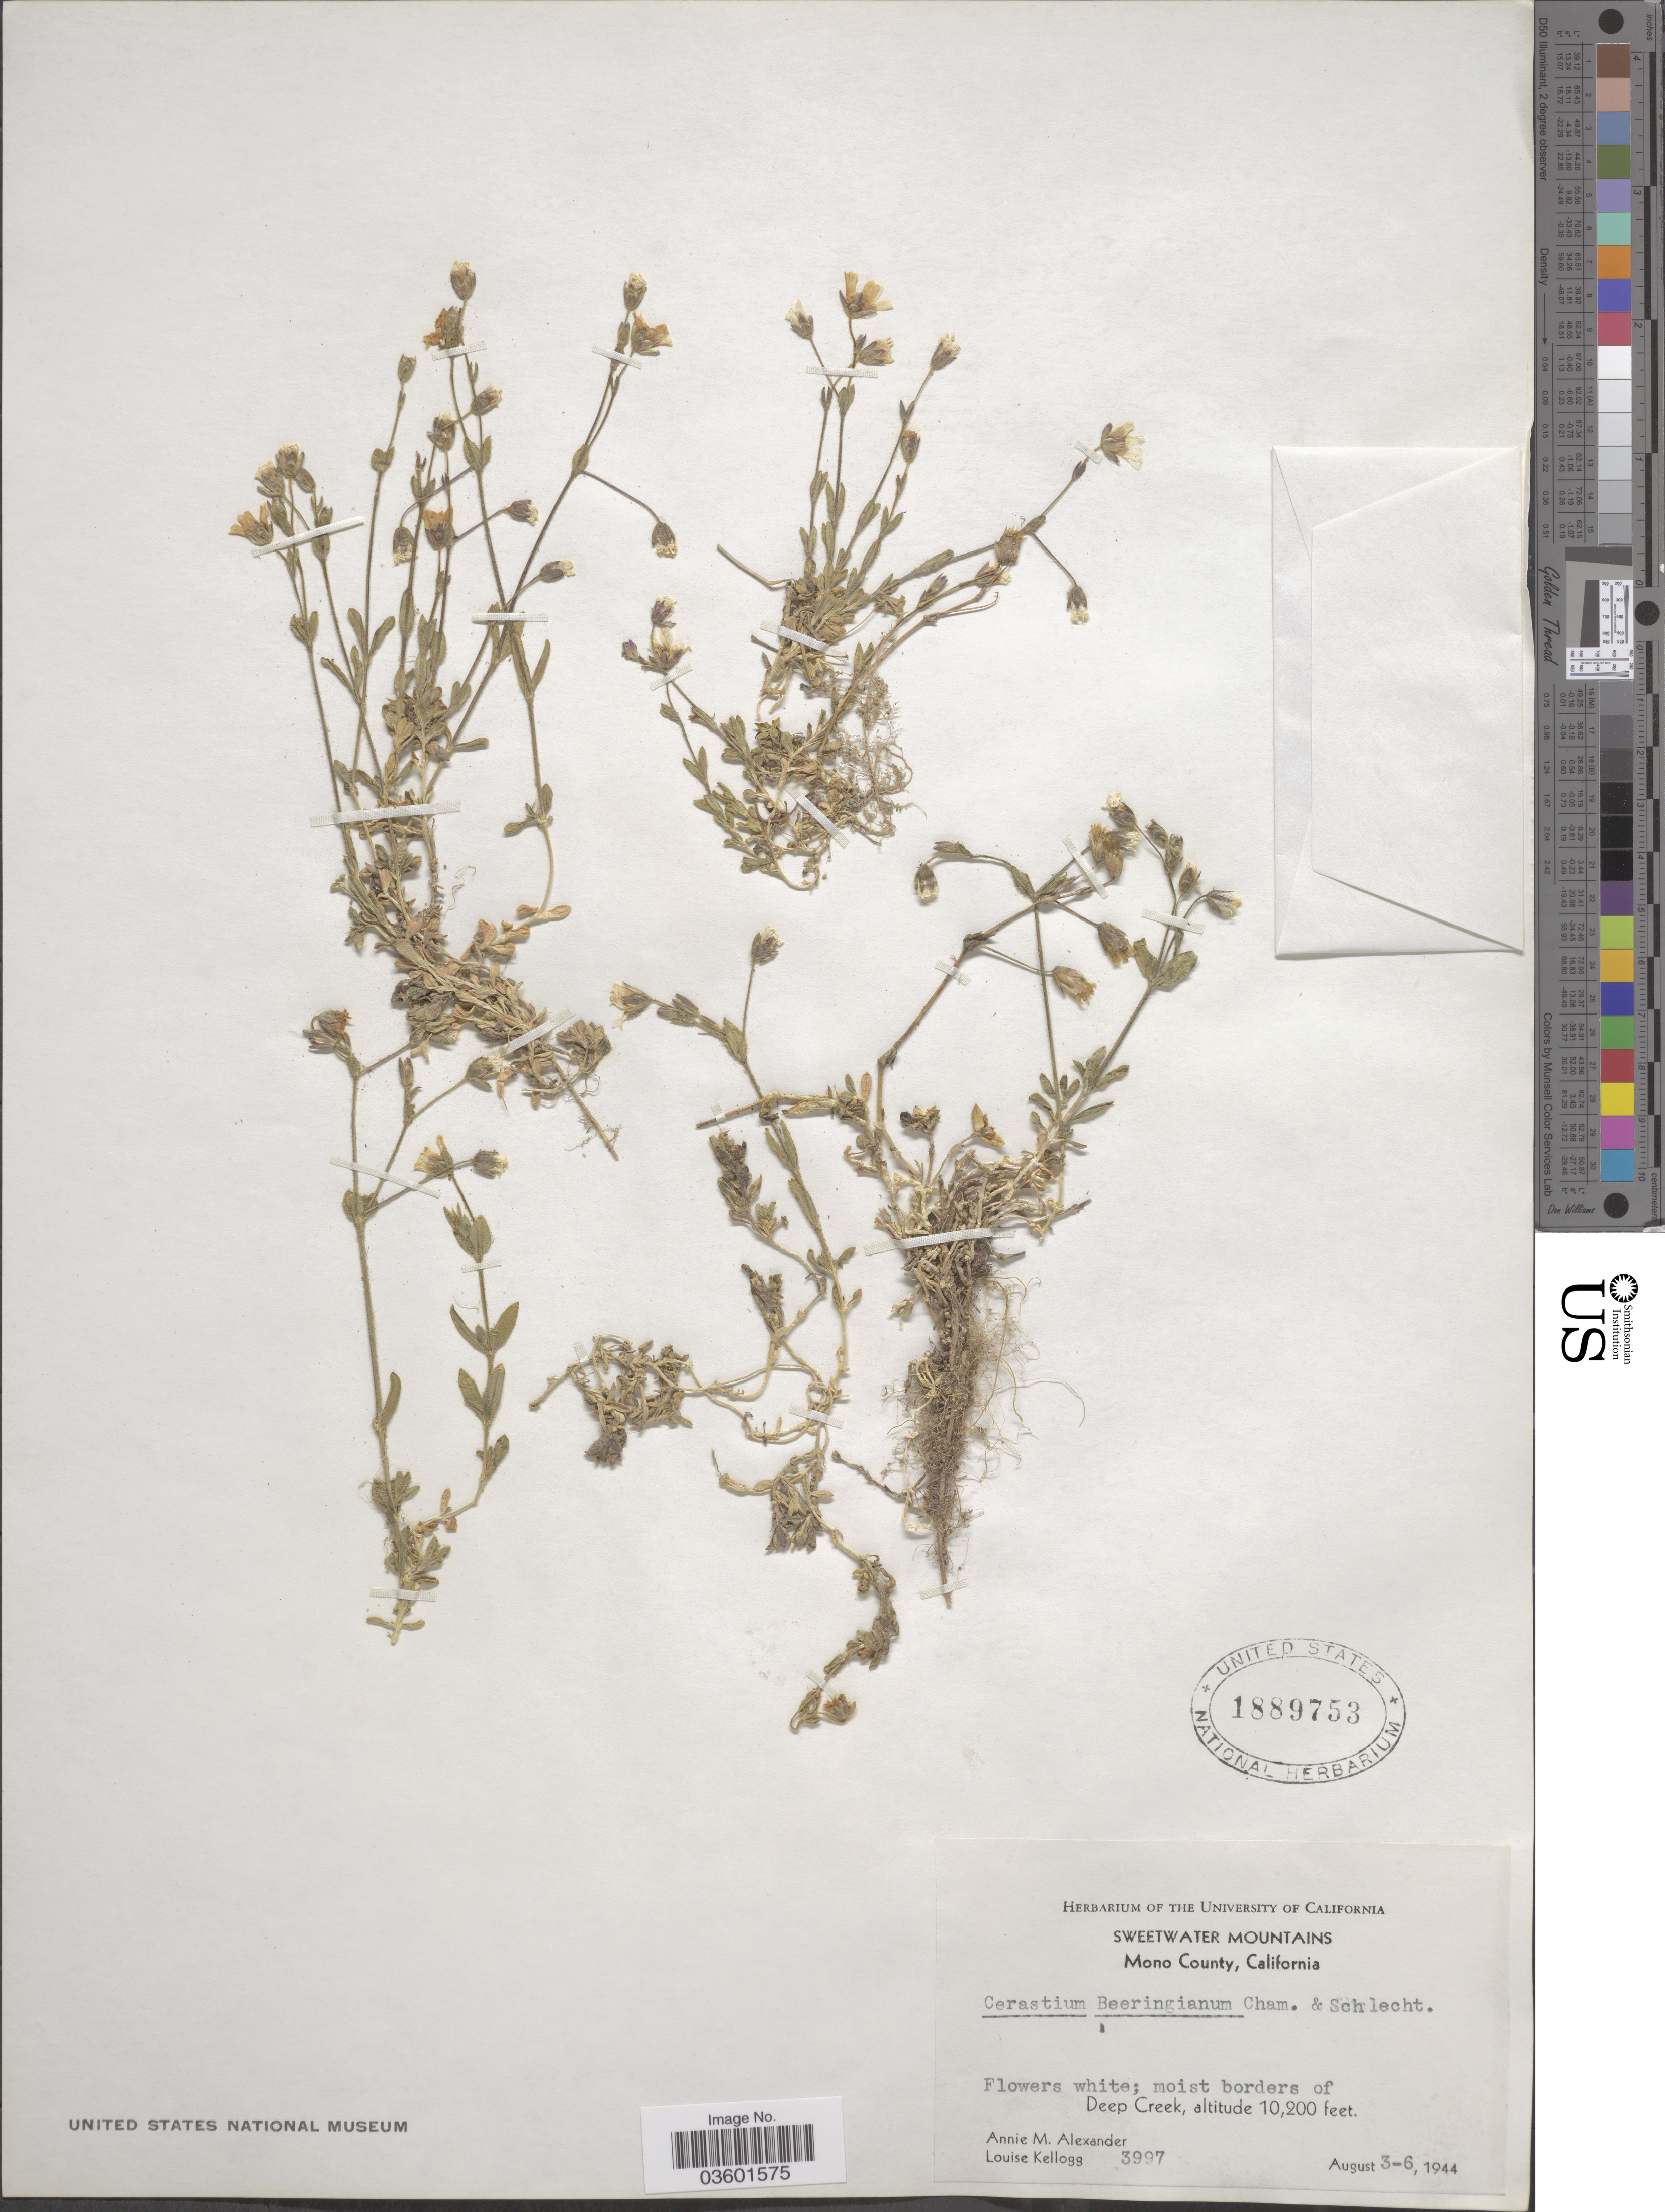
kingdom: Plantae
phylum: Tracheophyta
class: Magnoliopsida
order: Caryophyllales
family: Caryophyllaceae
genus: Cerastium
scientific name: Cerastium beeringianum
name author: Cham. & Schltdl.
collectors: A. M. Alexander & L. Kellogg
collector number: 3997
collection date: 1944-08-03/1944-08-06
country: United States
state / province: California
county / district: Mono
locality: Sweetwater Mountains. Mono County. Borders of Deep Creek.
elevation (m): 3109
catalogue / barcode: US 1889753